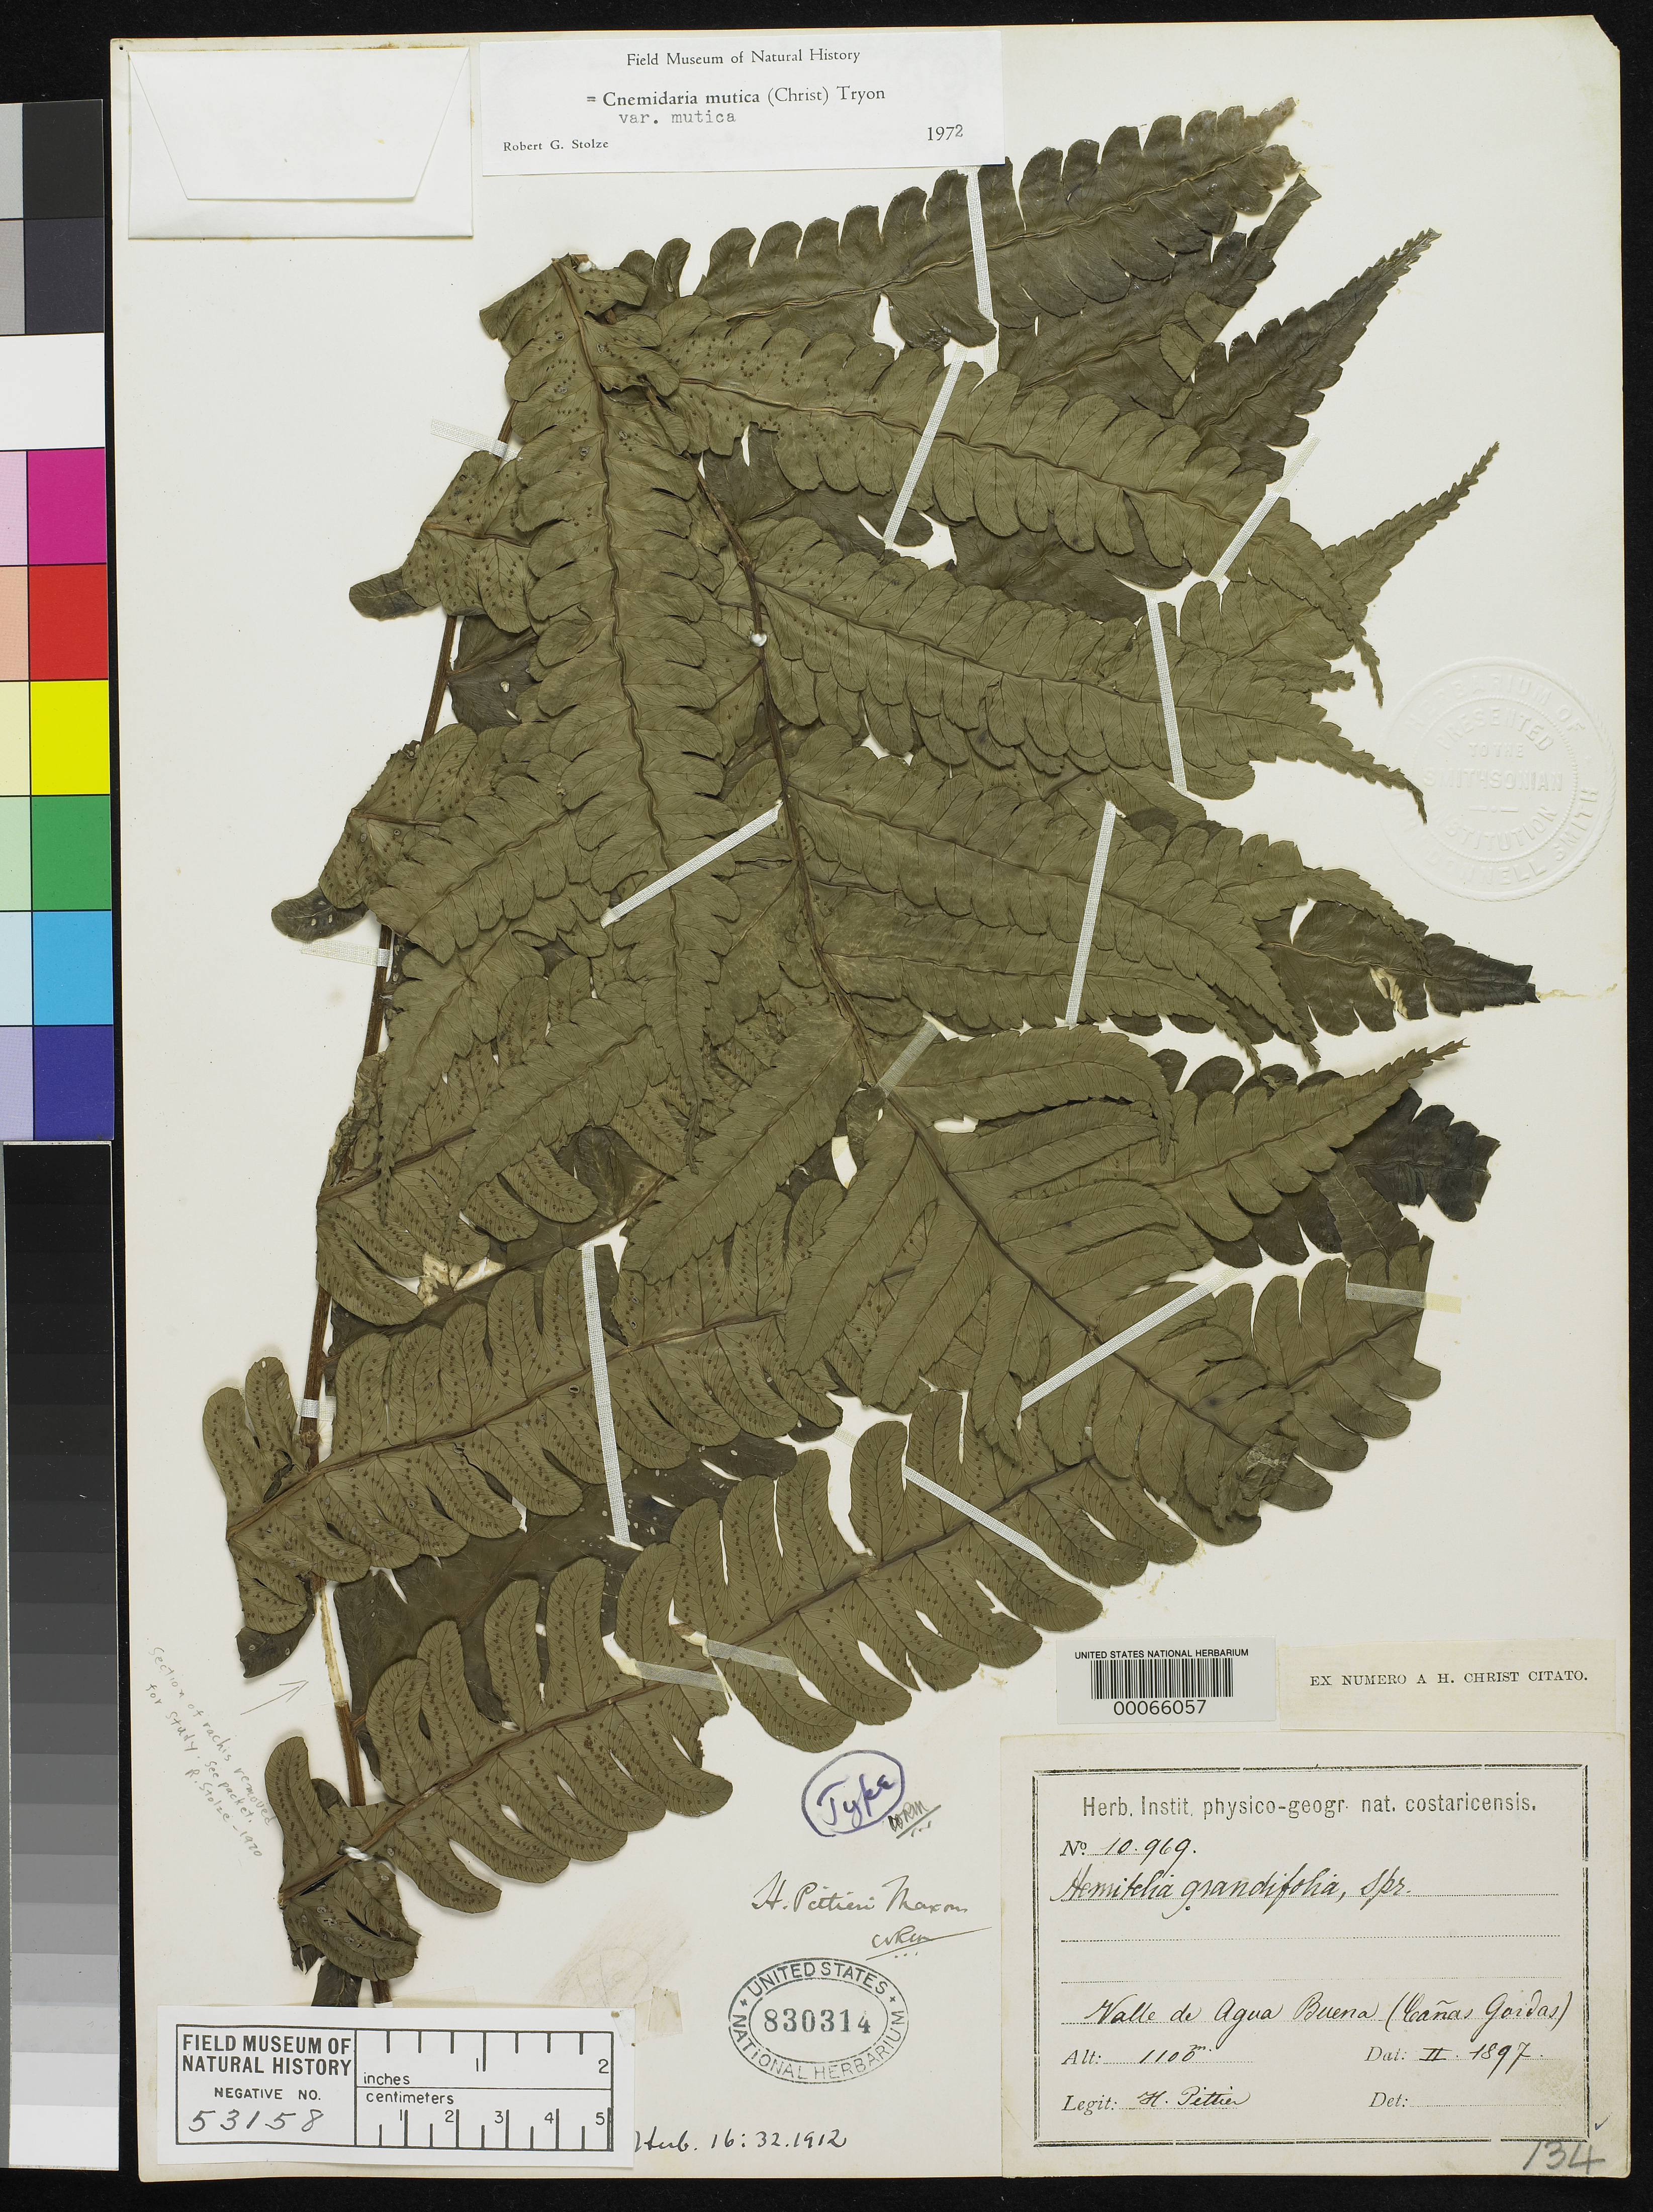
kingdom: Plantae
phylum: Tracheophyta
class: Polypodiopsida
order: Cyatheales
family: Cyatheaceae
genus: Hemitelia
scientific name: Hemitelia pittieri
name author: Maxon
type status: Holotype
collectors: H. F. Pittier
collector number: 10969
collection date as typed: Feb 1897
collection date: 1897-02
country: Costa Rica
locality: Valle de Agua Buena, Cañas Gordas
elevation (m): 1100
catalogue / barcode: US 830314